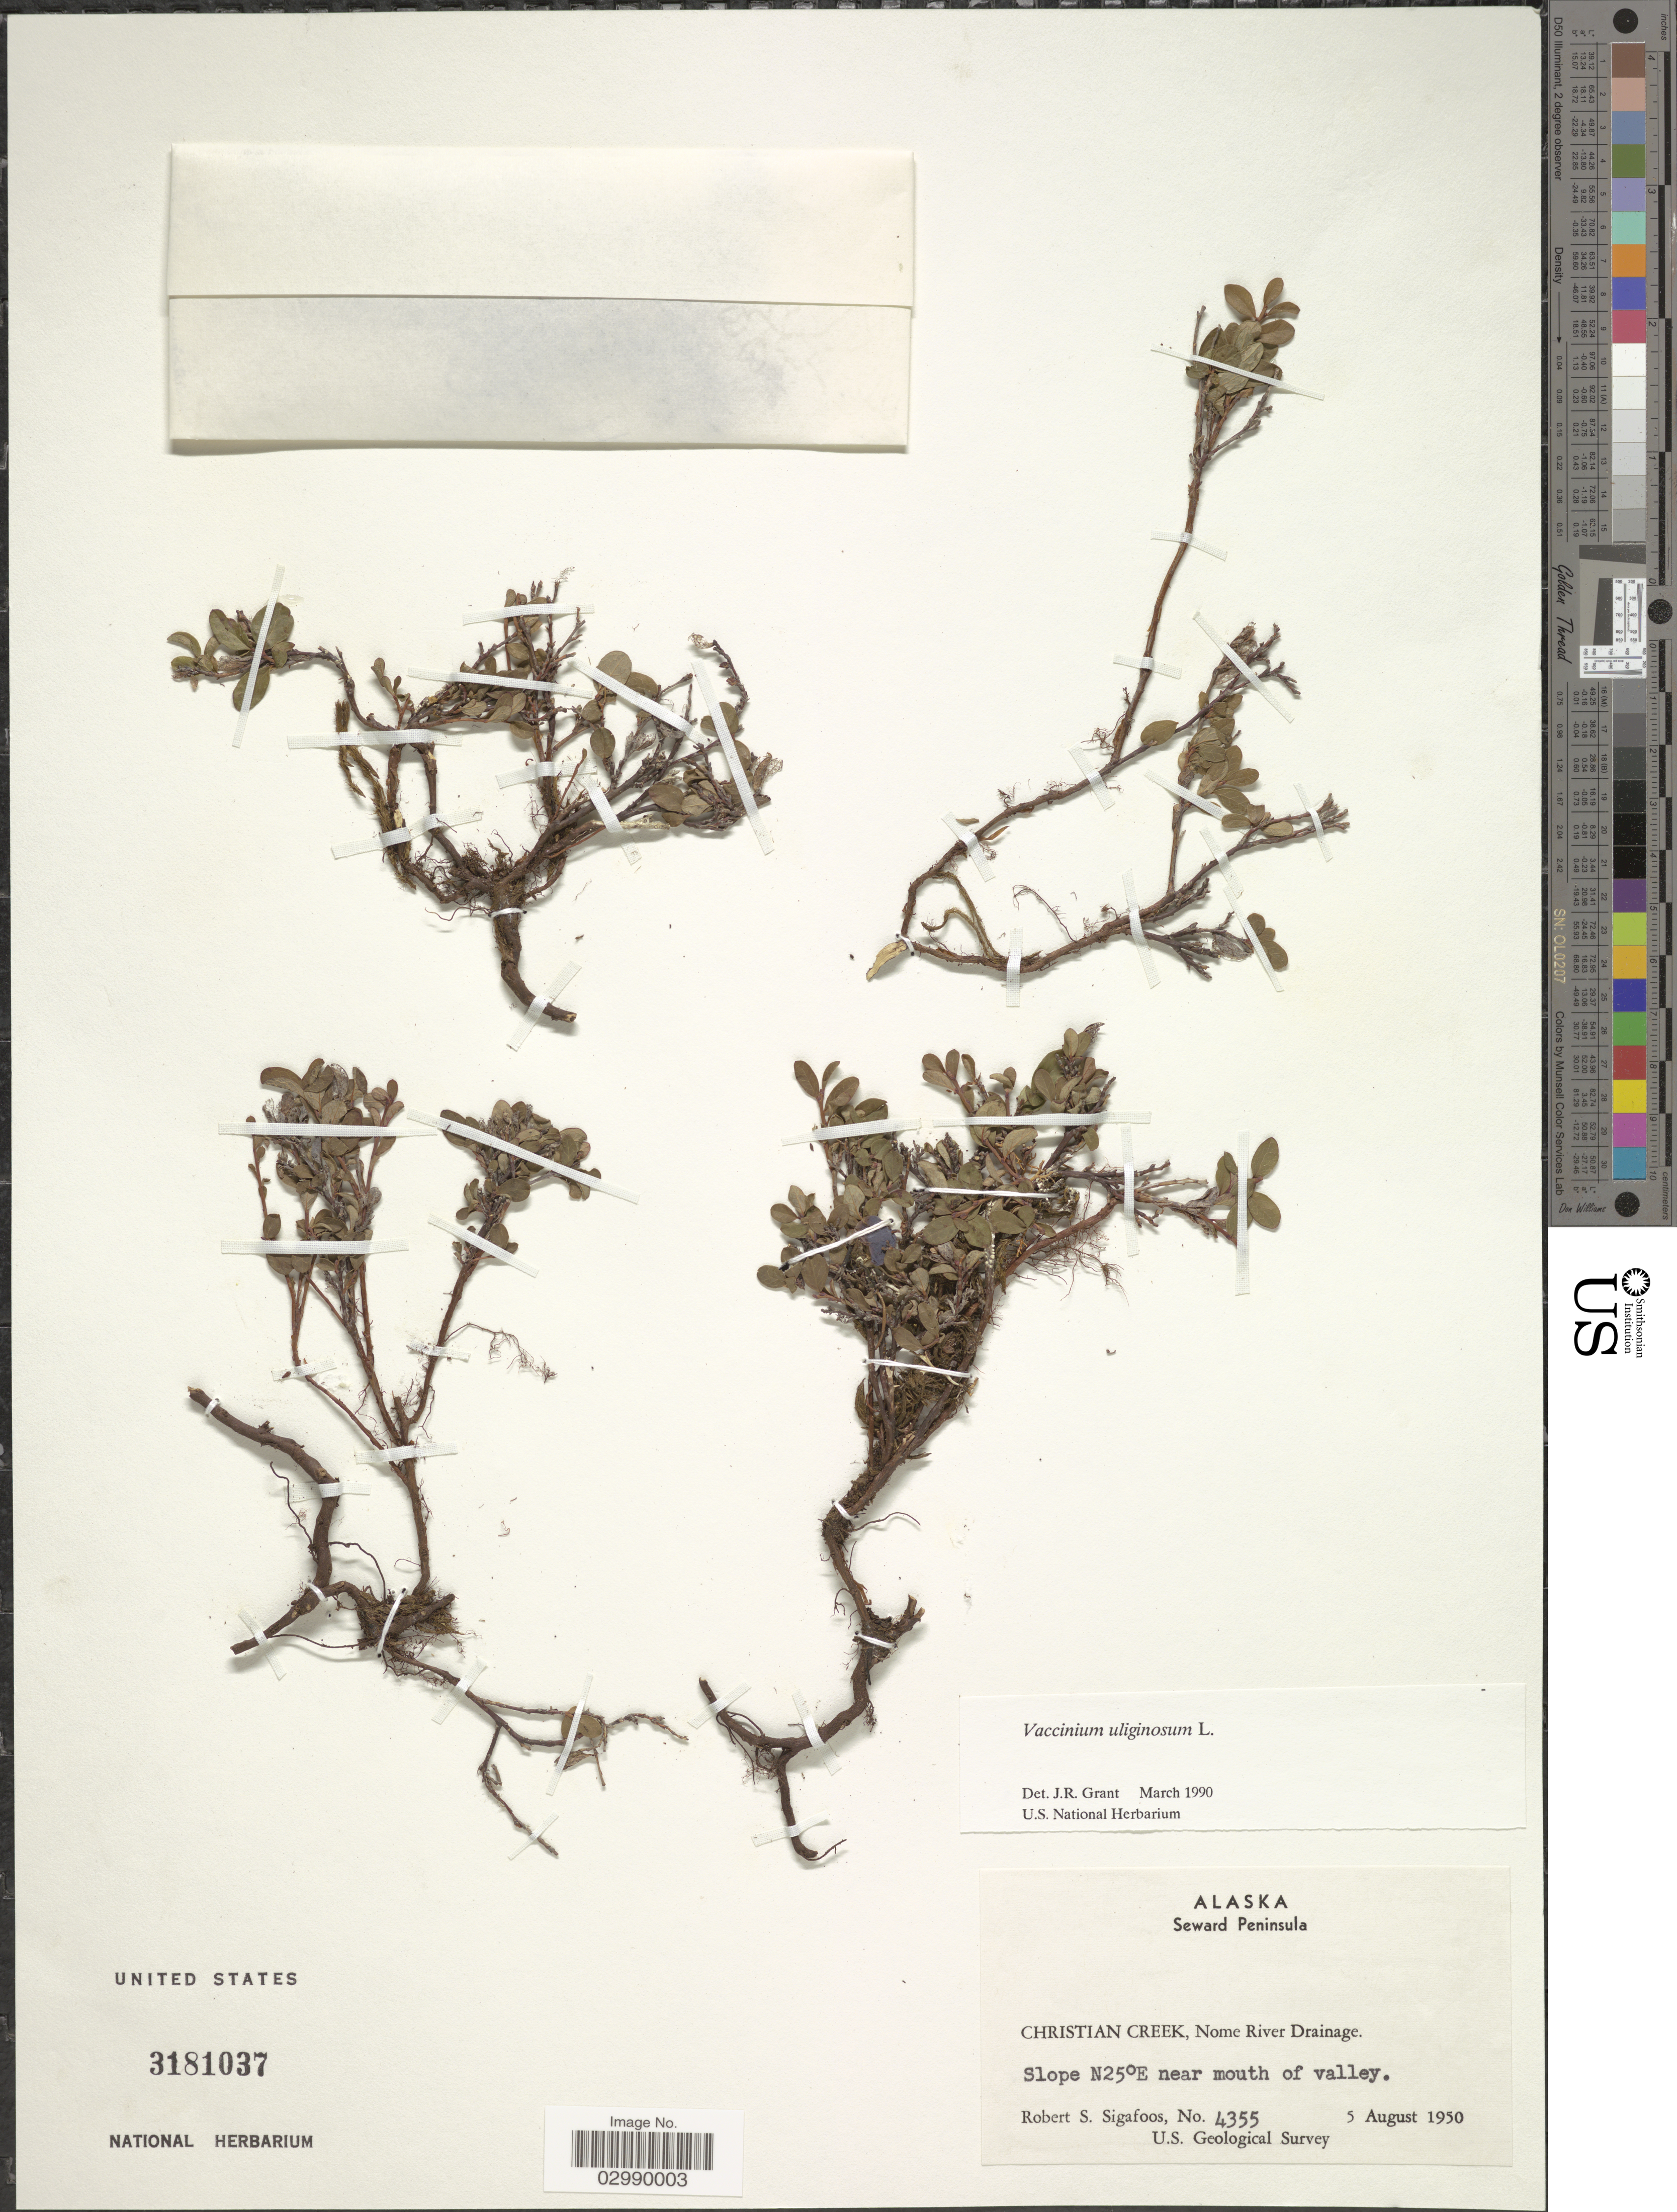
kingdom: Plantae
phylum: Tracheophyta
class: Magnoliopsida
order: Ericales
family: Ericaceae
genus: Vaccinium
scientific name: Vaccinium uliginosum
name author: L.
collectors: R. Sigafoos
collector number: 4355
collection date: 1950-08-05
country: United States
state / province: Alaska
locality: Seward Peninsula, Christian Creek, Nome River Drainage, Slope N25°E near mouth of valley.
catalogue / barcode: US 3181037